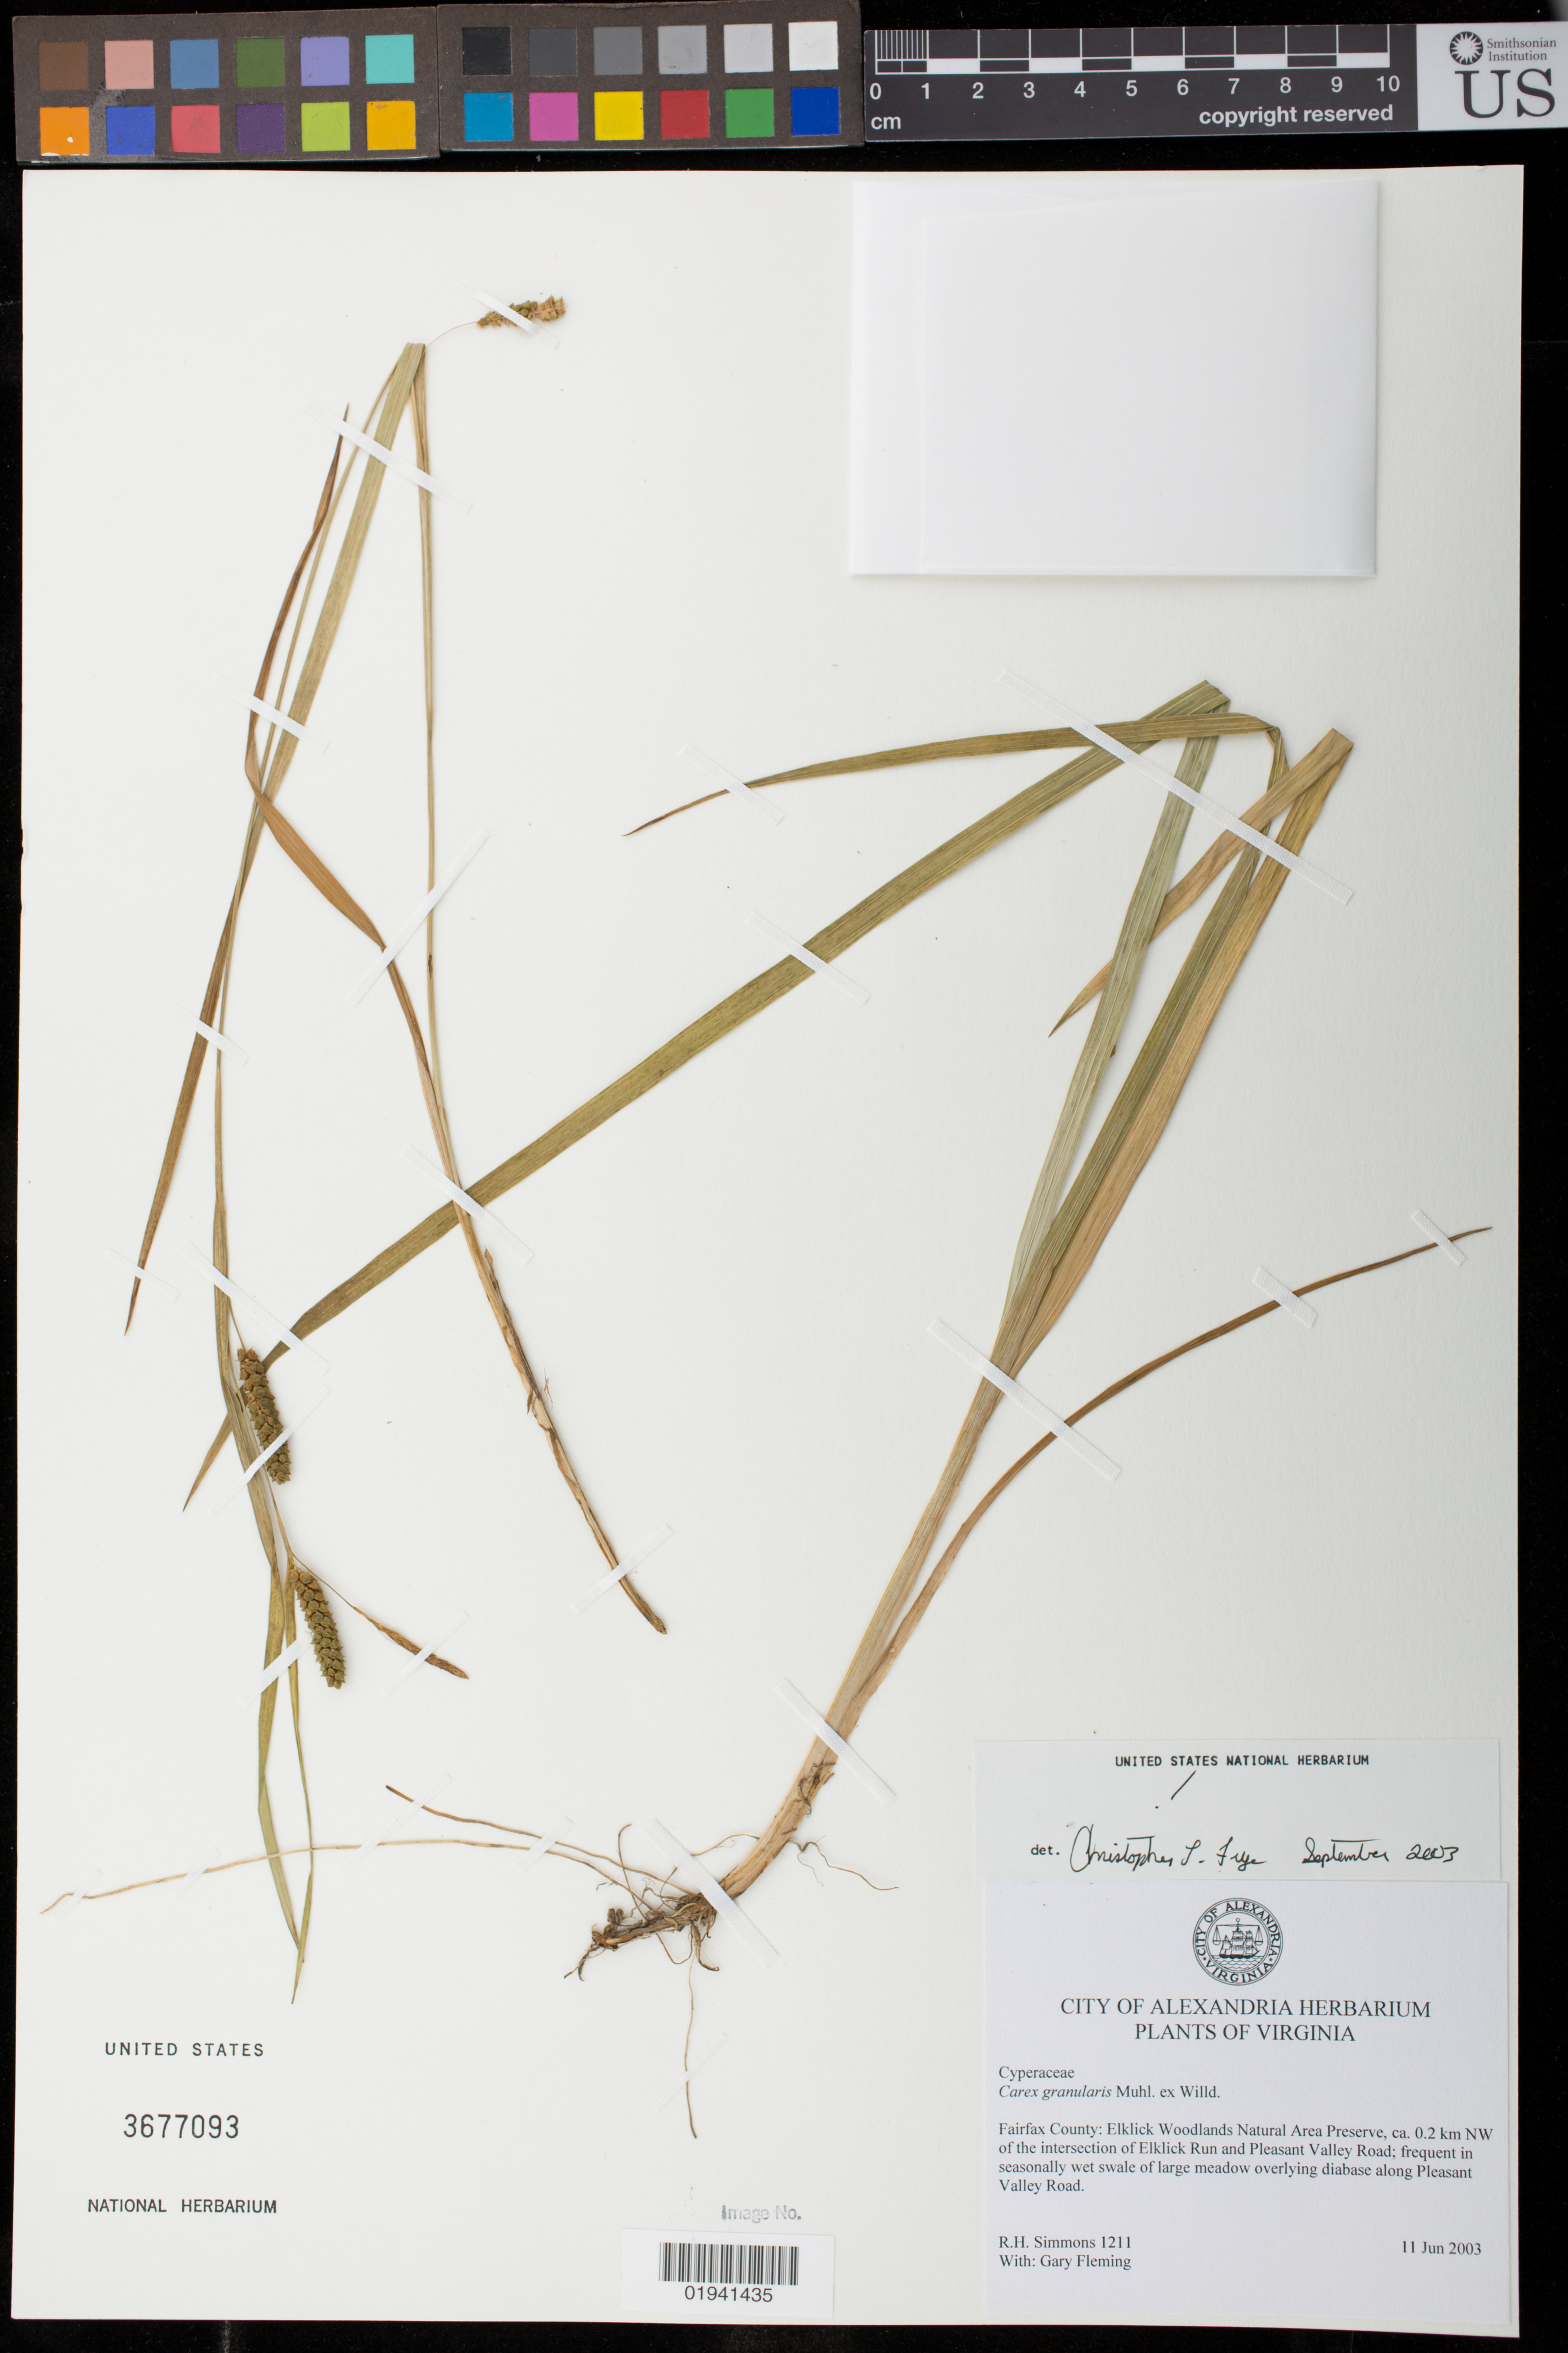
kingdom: Plantae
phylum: Tracheophyta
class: Liliopsida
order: Poales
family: Cyperaceae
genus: Carex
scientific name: Carex granularis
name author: Muhl. ex Willd.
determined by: Frye, C.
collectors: R. H. Simmons & G. Fleming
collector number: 1211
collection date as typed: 11 Jun 2003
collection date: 2003-06-11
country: United States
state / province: Virginia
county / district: Fairfax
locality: Elklick Woodlands Natural Area Preserve, ca. 0.2 km NW of intersection of Elklick Run and Pleasant Valley Road.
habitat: seasonally wet swale of large meadow overlying diabase along road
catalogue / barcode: US 3677093